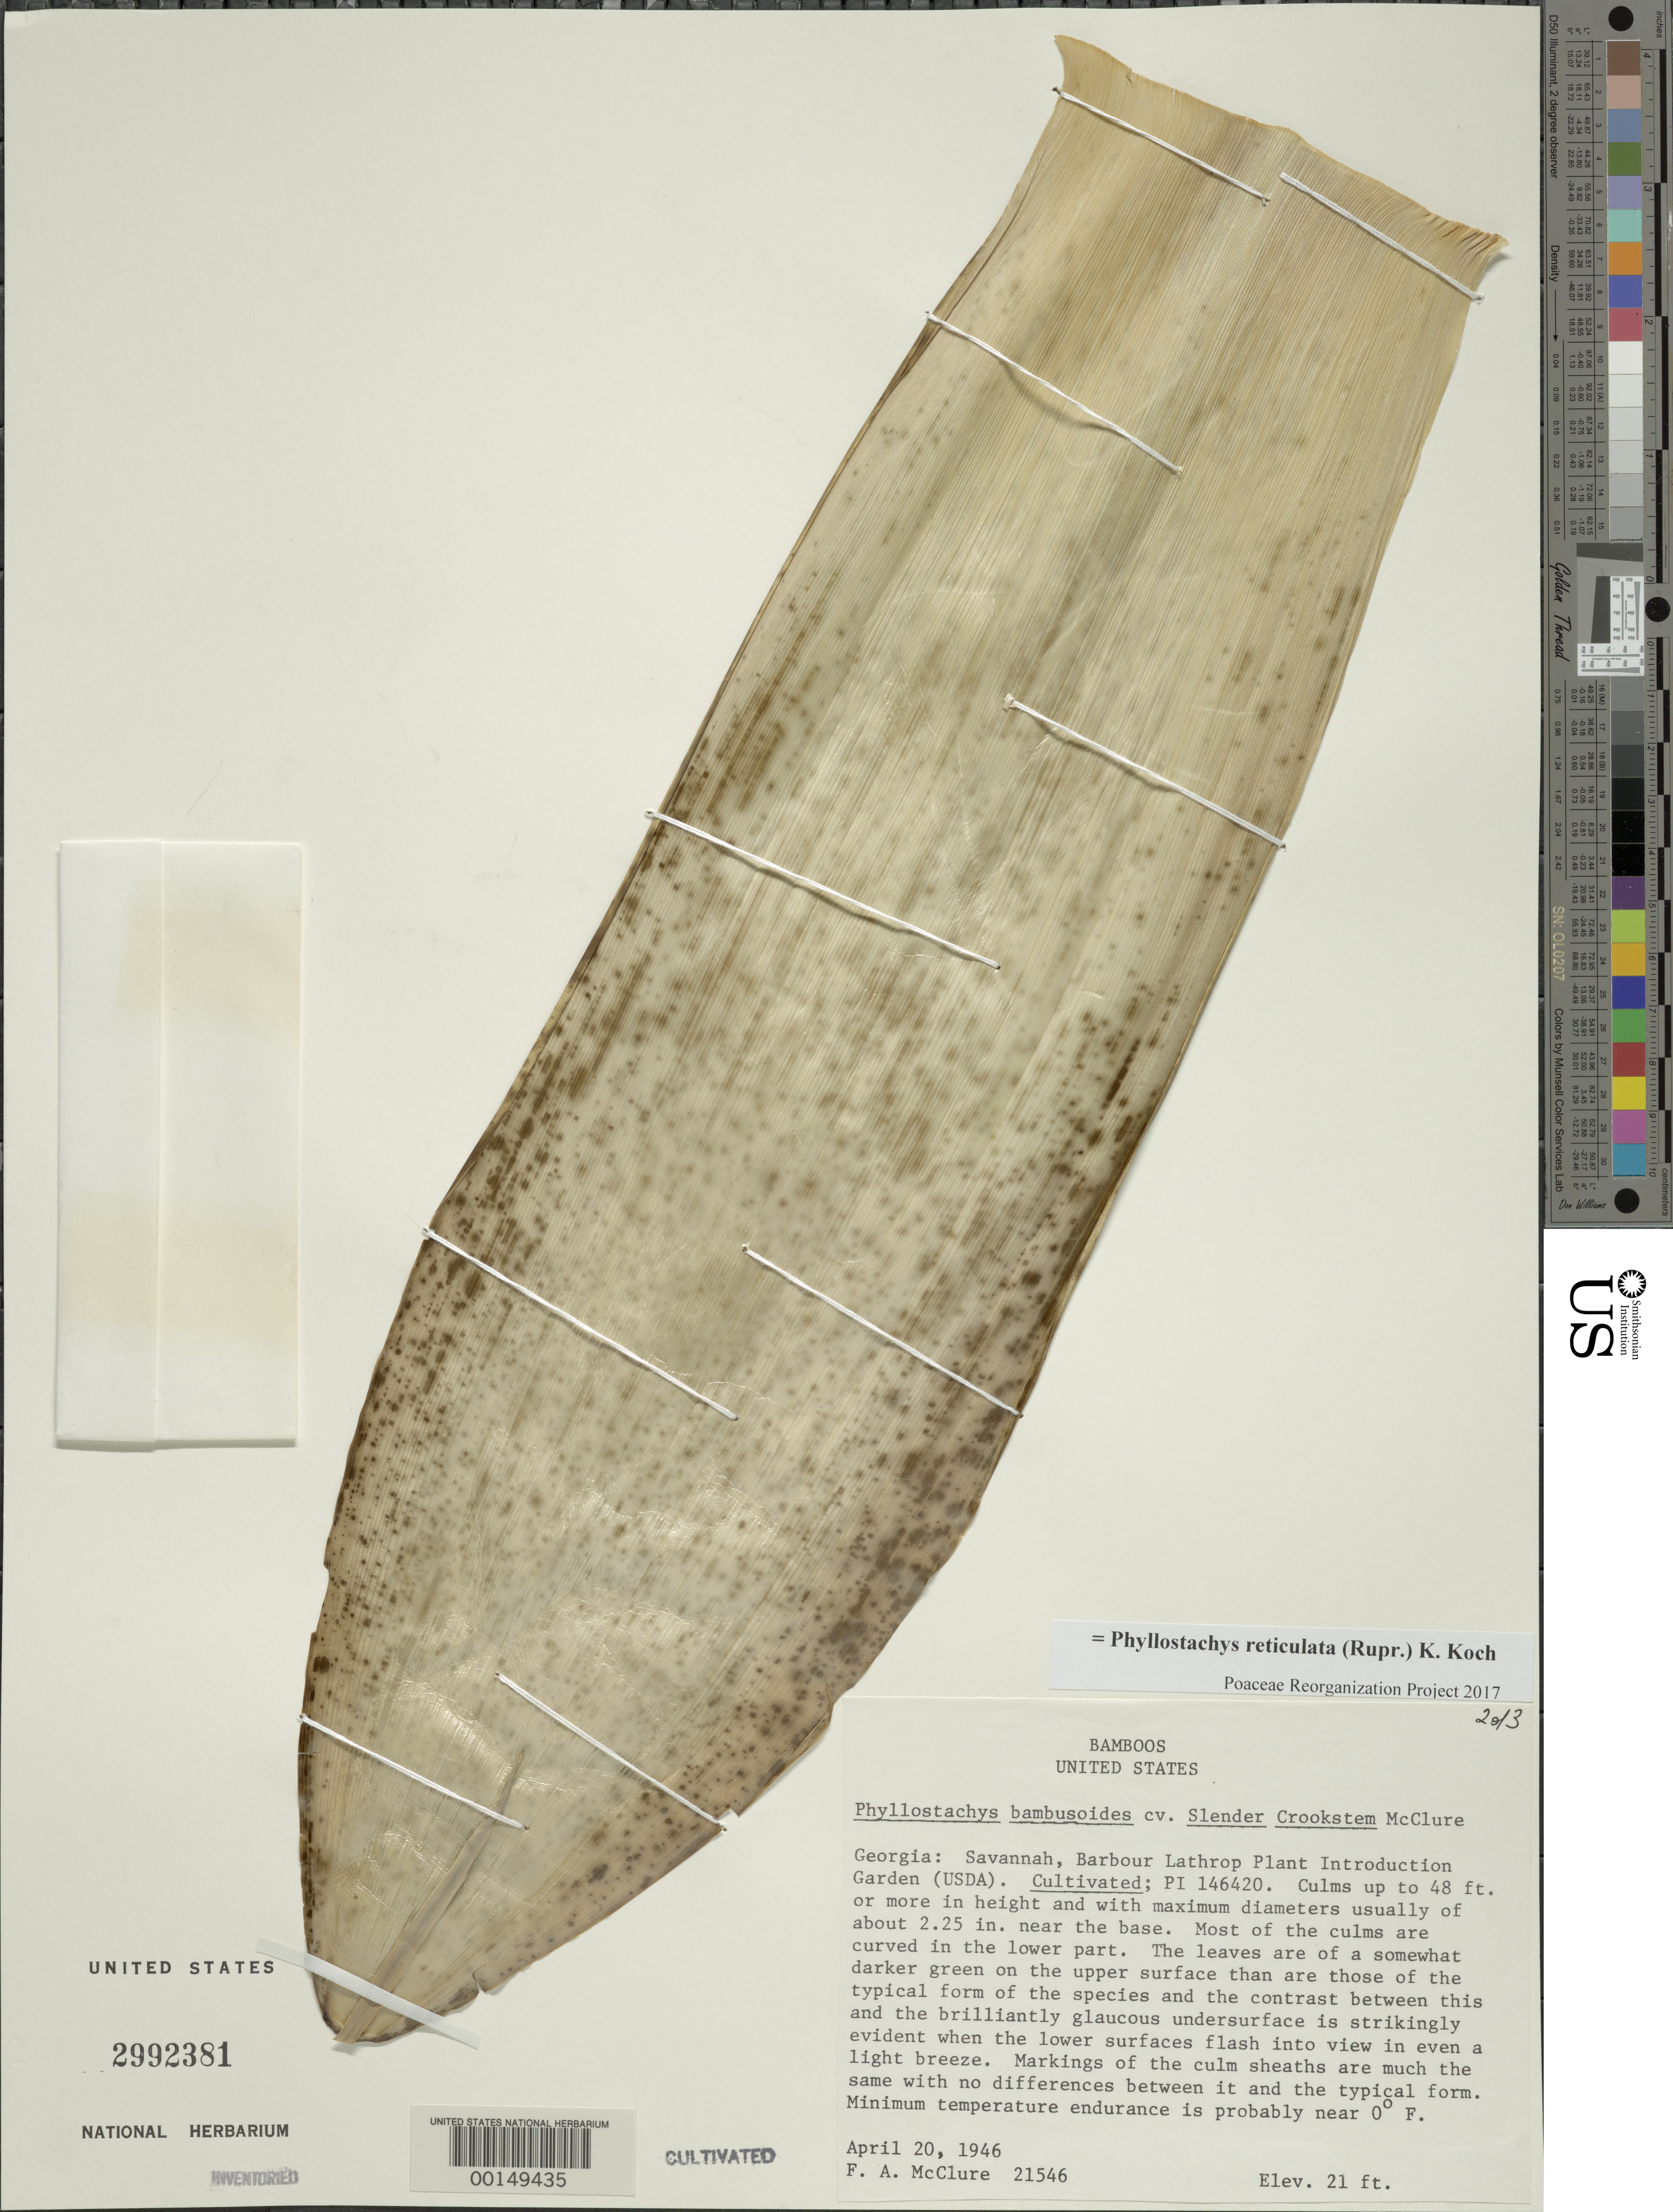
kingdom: Plantae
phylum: Tracheophyta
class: Liliopsida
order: Poales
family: Poaceae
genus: Phyllostachys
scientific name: Phyllostachys reticulata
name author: (Rupr.) K. Koch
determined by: Poaceae Reorganization Project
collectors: F. A. McClure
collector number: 21546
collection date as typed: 20 Apr 1946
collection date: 1946-04-20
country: United States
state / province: Georgia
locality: Savannah, barbour lathrop p.i. garden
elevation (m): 6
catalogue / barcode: US 2992381